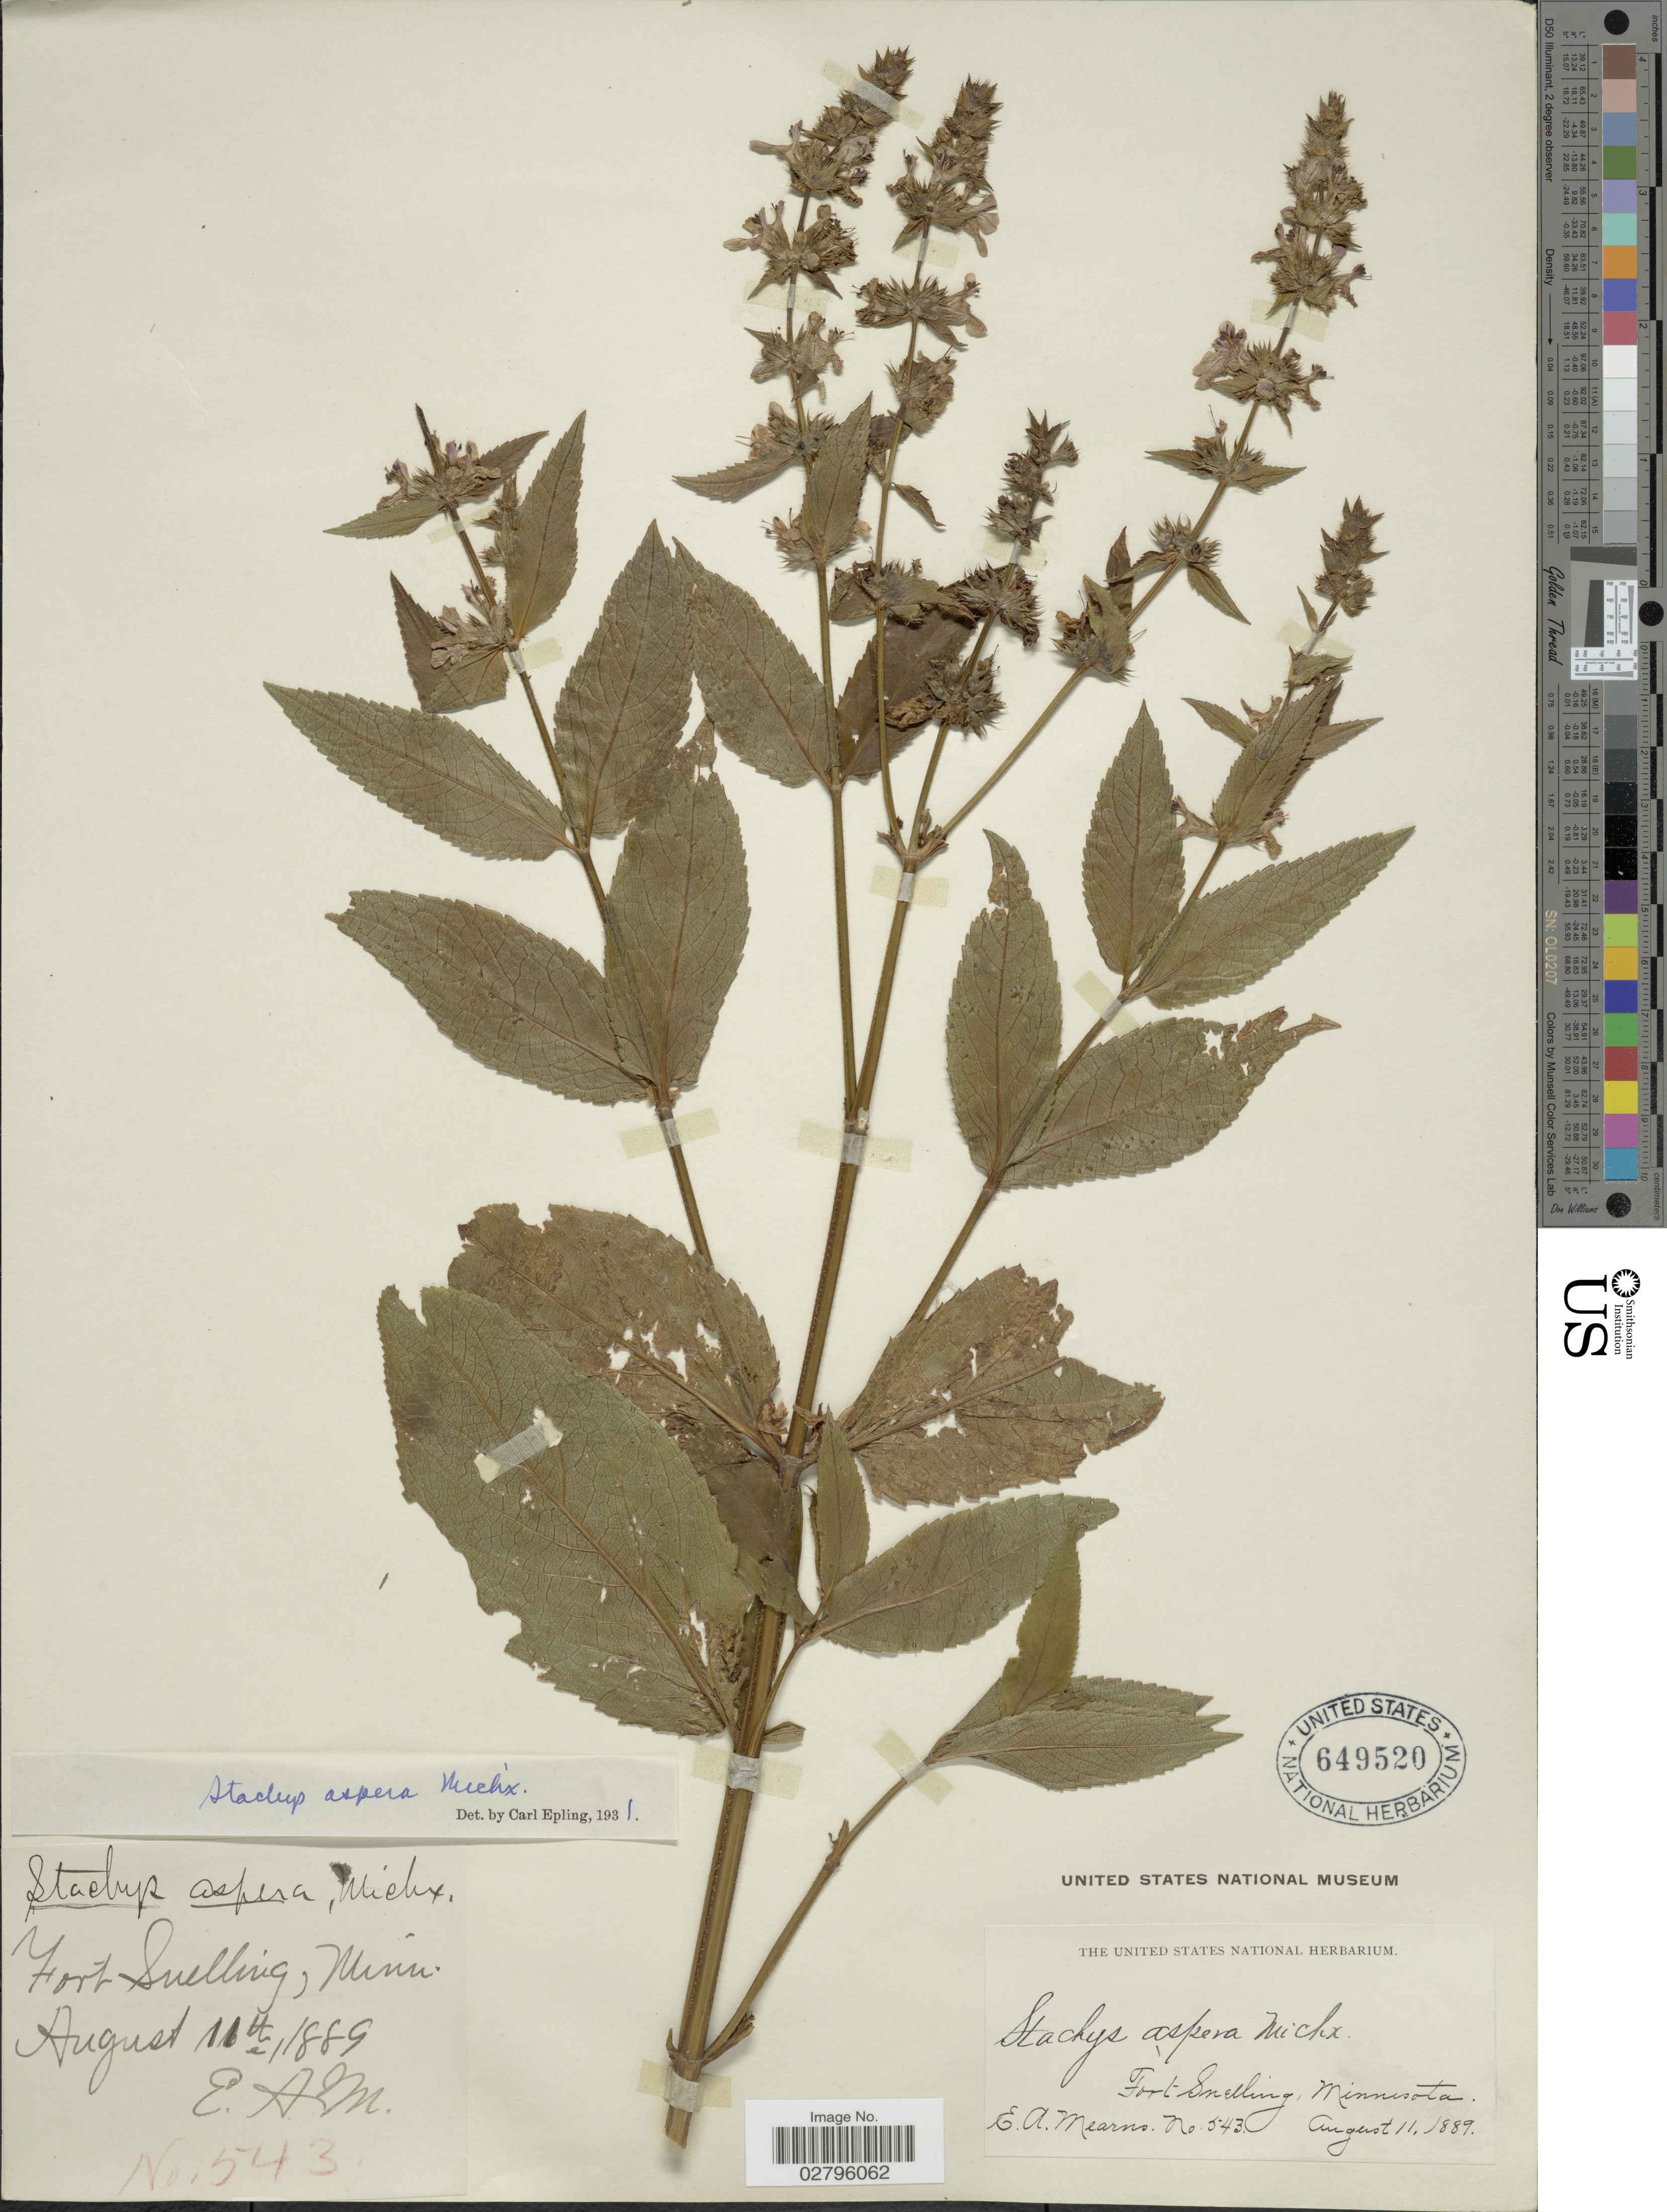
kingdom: Plantae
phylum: Tracheophyta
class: Magnoliopsida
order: Lamiales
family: Lamiaceae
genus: Stachys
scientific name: Stachys aspera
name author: Michx.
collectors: E. A. Mearns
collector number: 543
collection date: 1889-08-11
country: United States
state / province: Minnesota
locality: Fort Snelling.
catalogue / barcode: US 649520